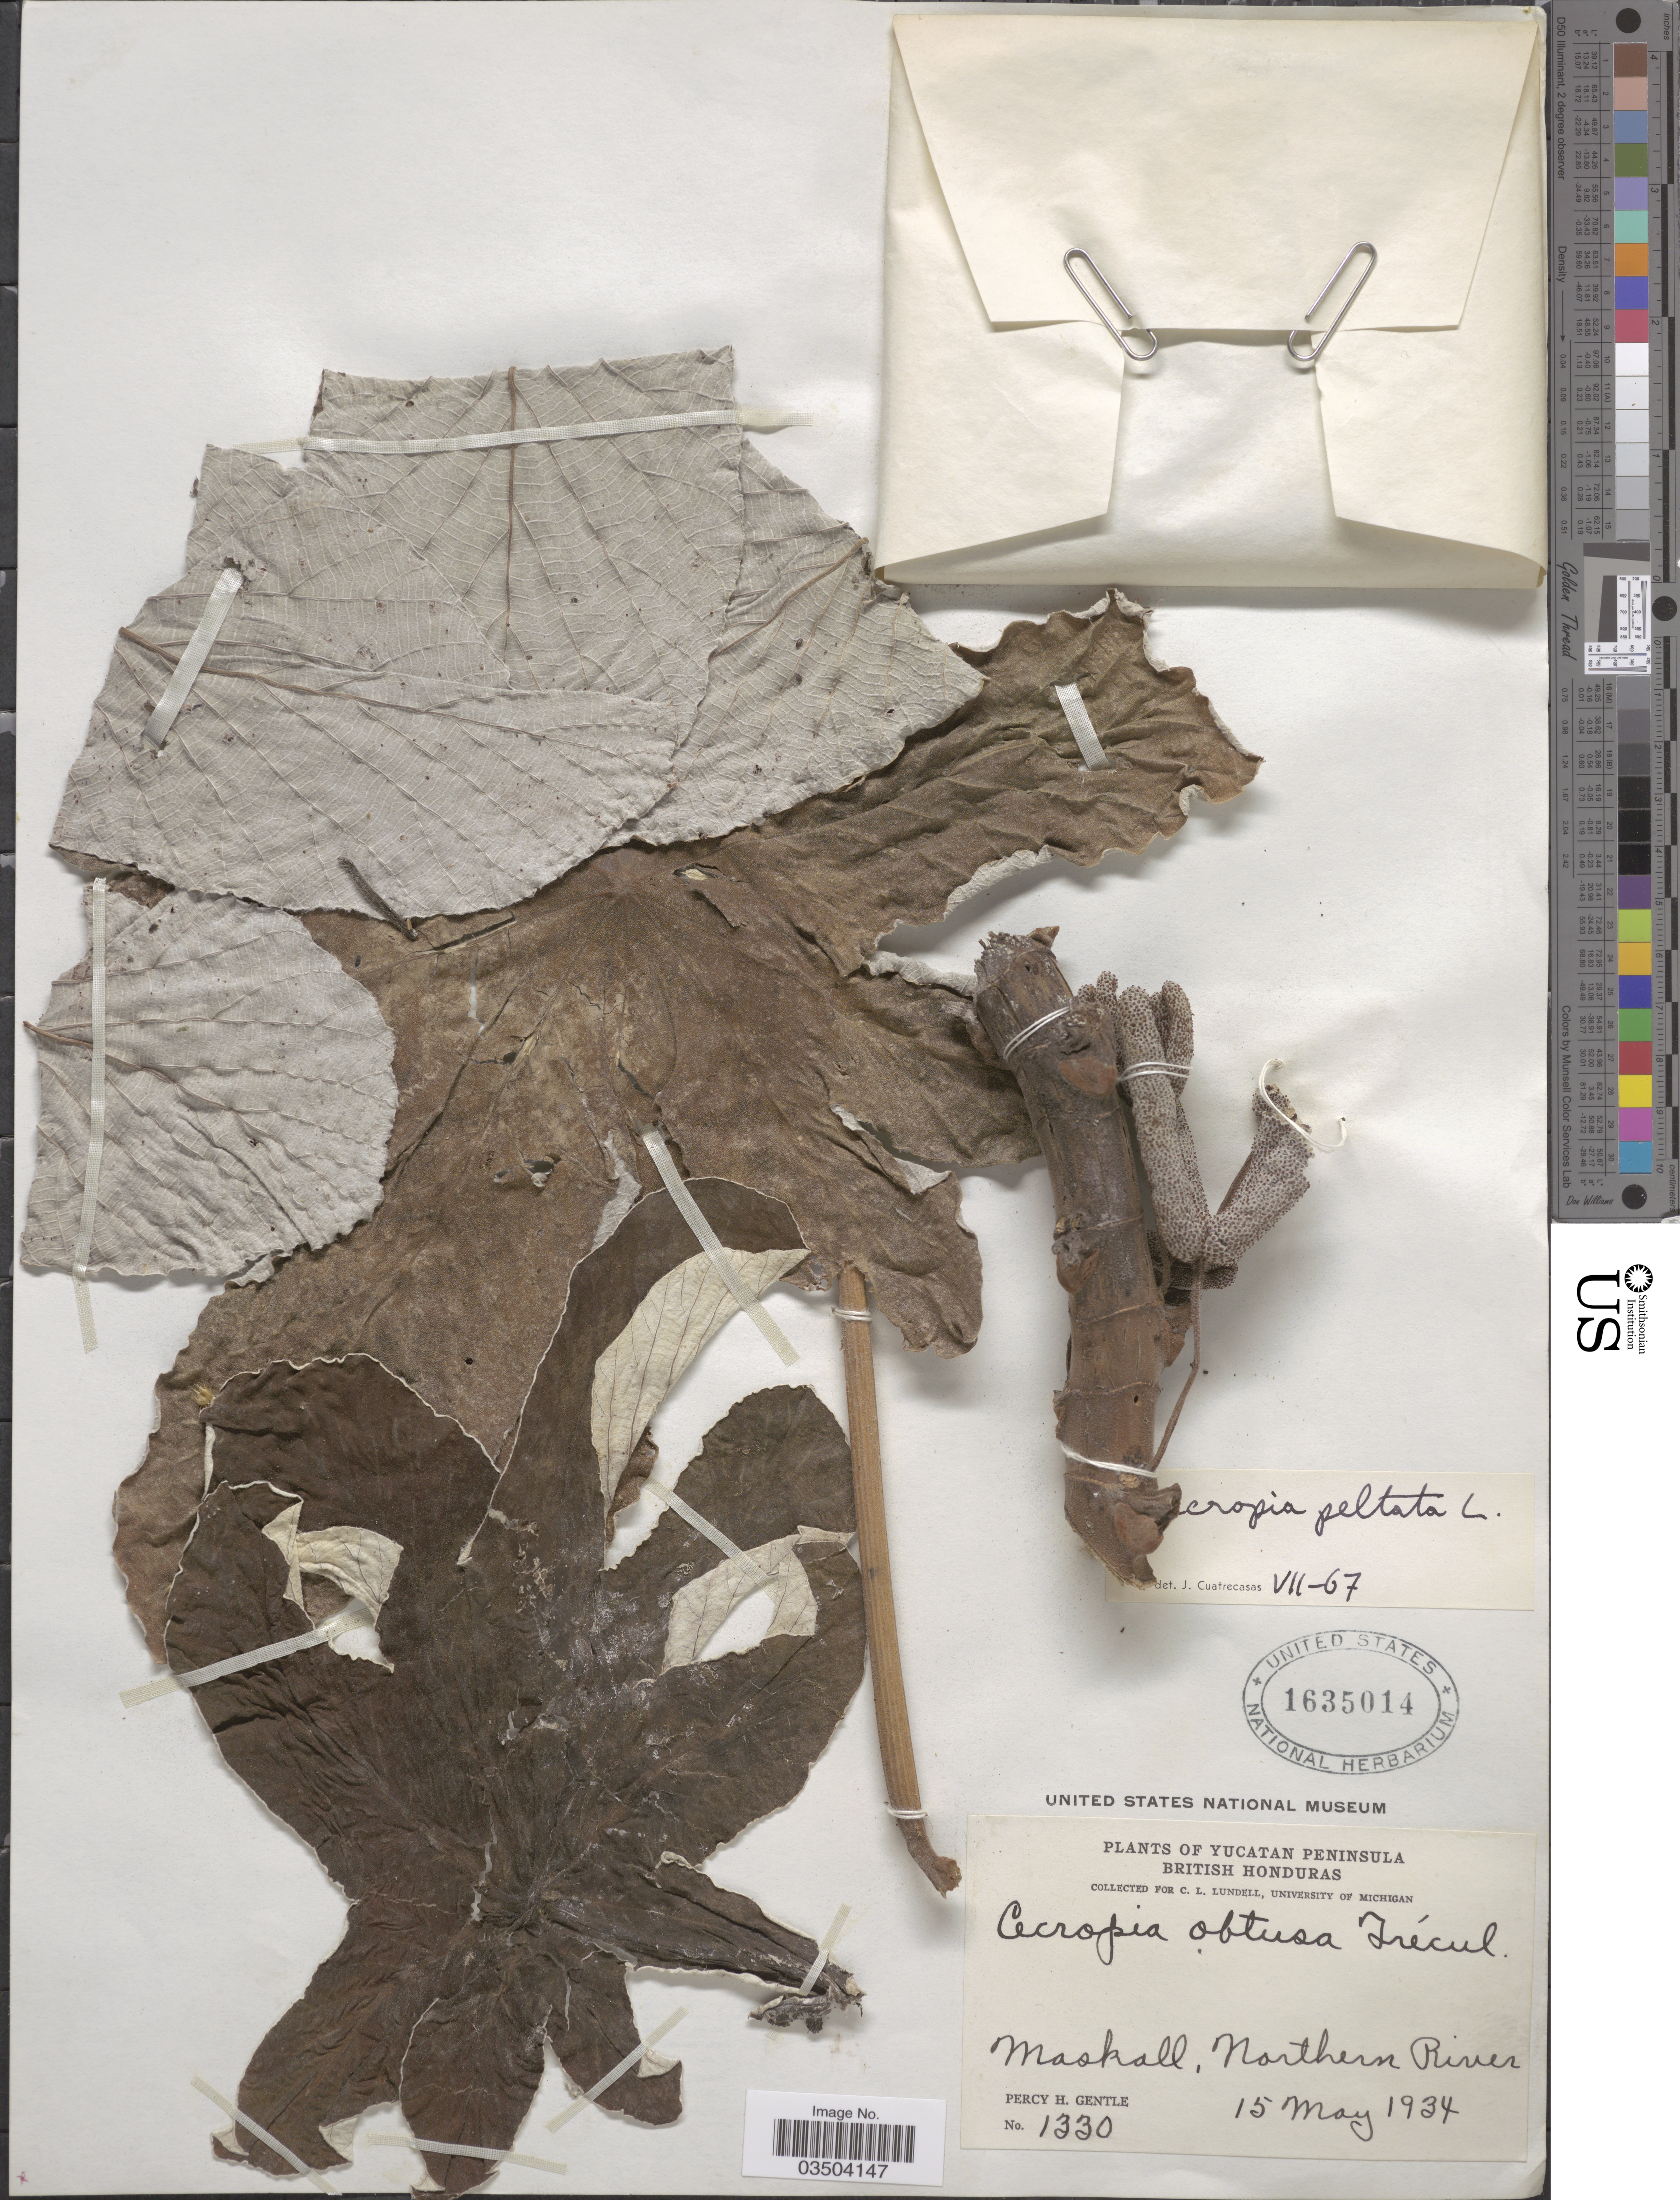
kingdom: Plantae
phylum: Tracheophyta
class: Magnoliopsida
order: Rosales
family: Urticaceae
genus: Cecropia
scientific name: Cecropia peltata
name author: L.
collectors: P. H. Gentle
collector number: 1330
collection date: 1934-05-15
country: Belize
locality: Yucatan Peninsula, British Honduras. Maskall, Northern River.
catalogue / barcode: US 1635014